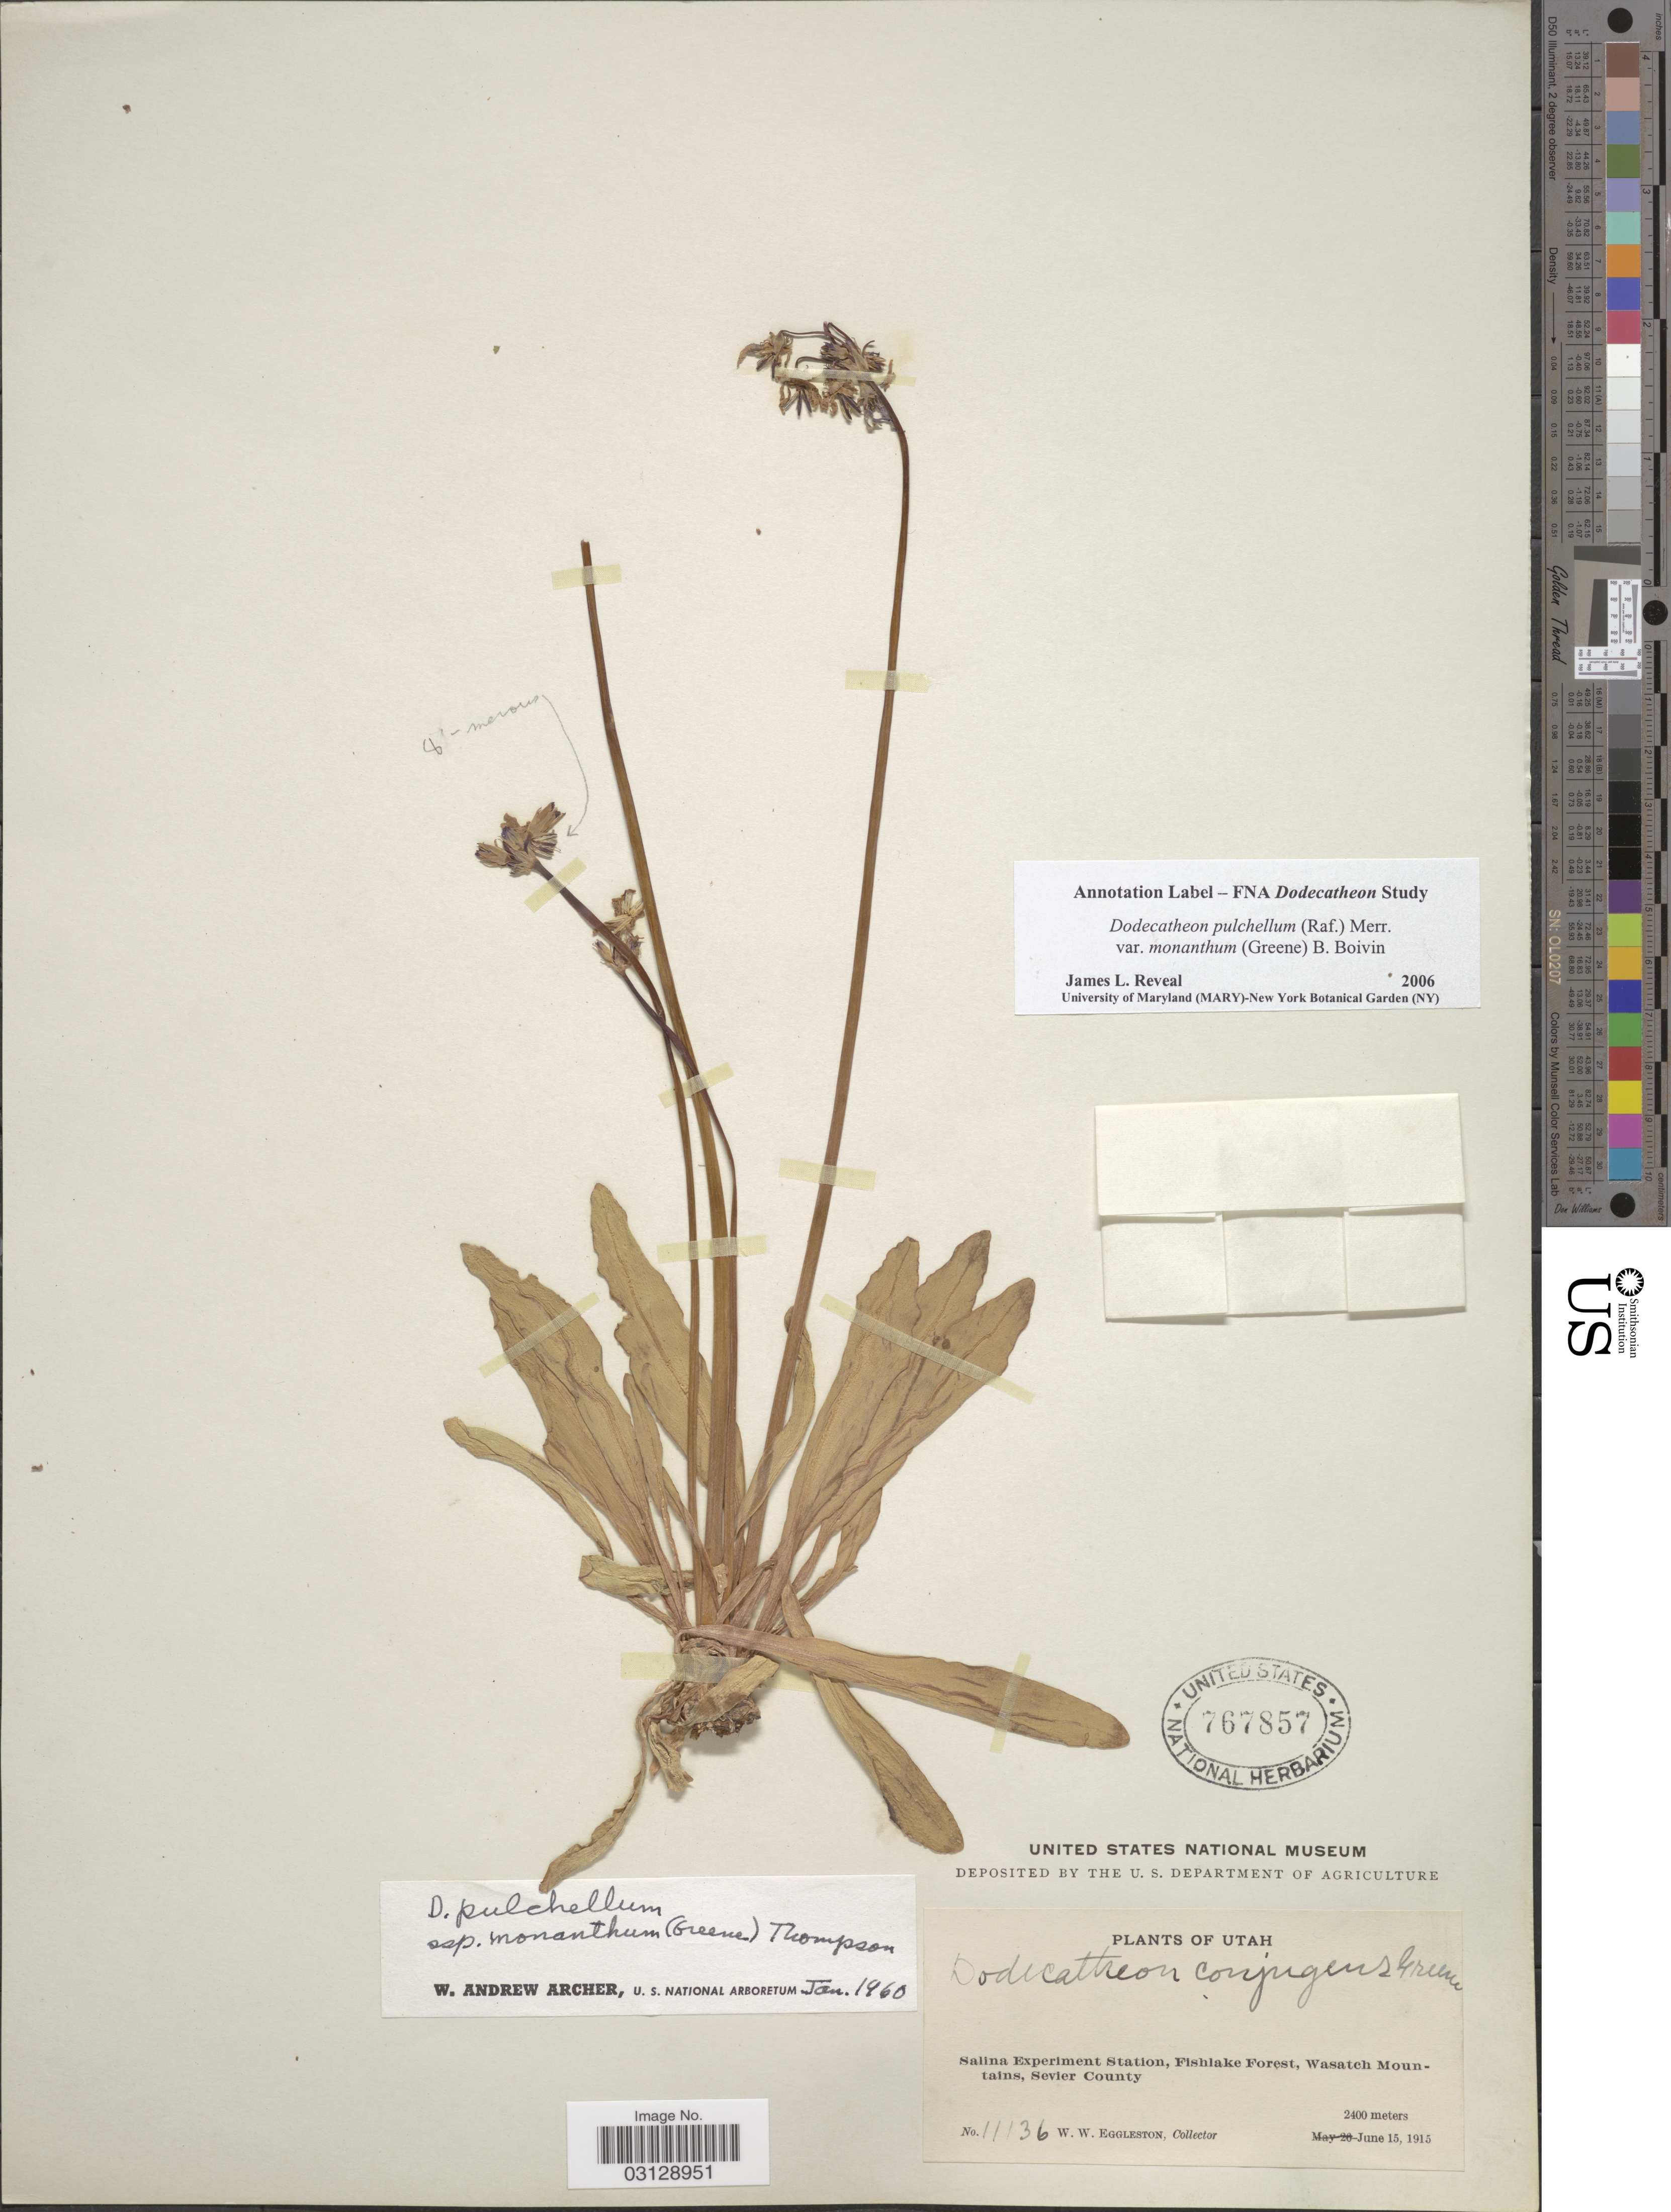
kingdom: Plantae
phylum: Tracheophyta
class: Magnoliopsida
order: Ericales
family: Primulaceae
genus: Dodecatheon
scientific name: Dodecatheon pulchellum subsp. monanthum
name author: (Greene) H.J. Thomps. ex Munz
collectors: W. W. Eggleston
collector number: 11136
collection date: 1915-06-15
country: United States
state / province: Utah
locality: Salina Experiment Station, Fishlake Forest, Wasatch Mountains, Sevier County.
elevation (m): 2400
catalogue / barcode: US 767857